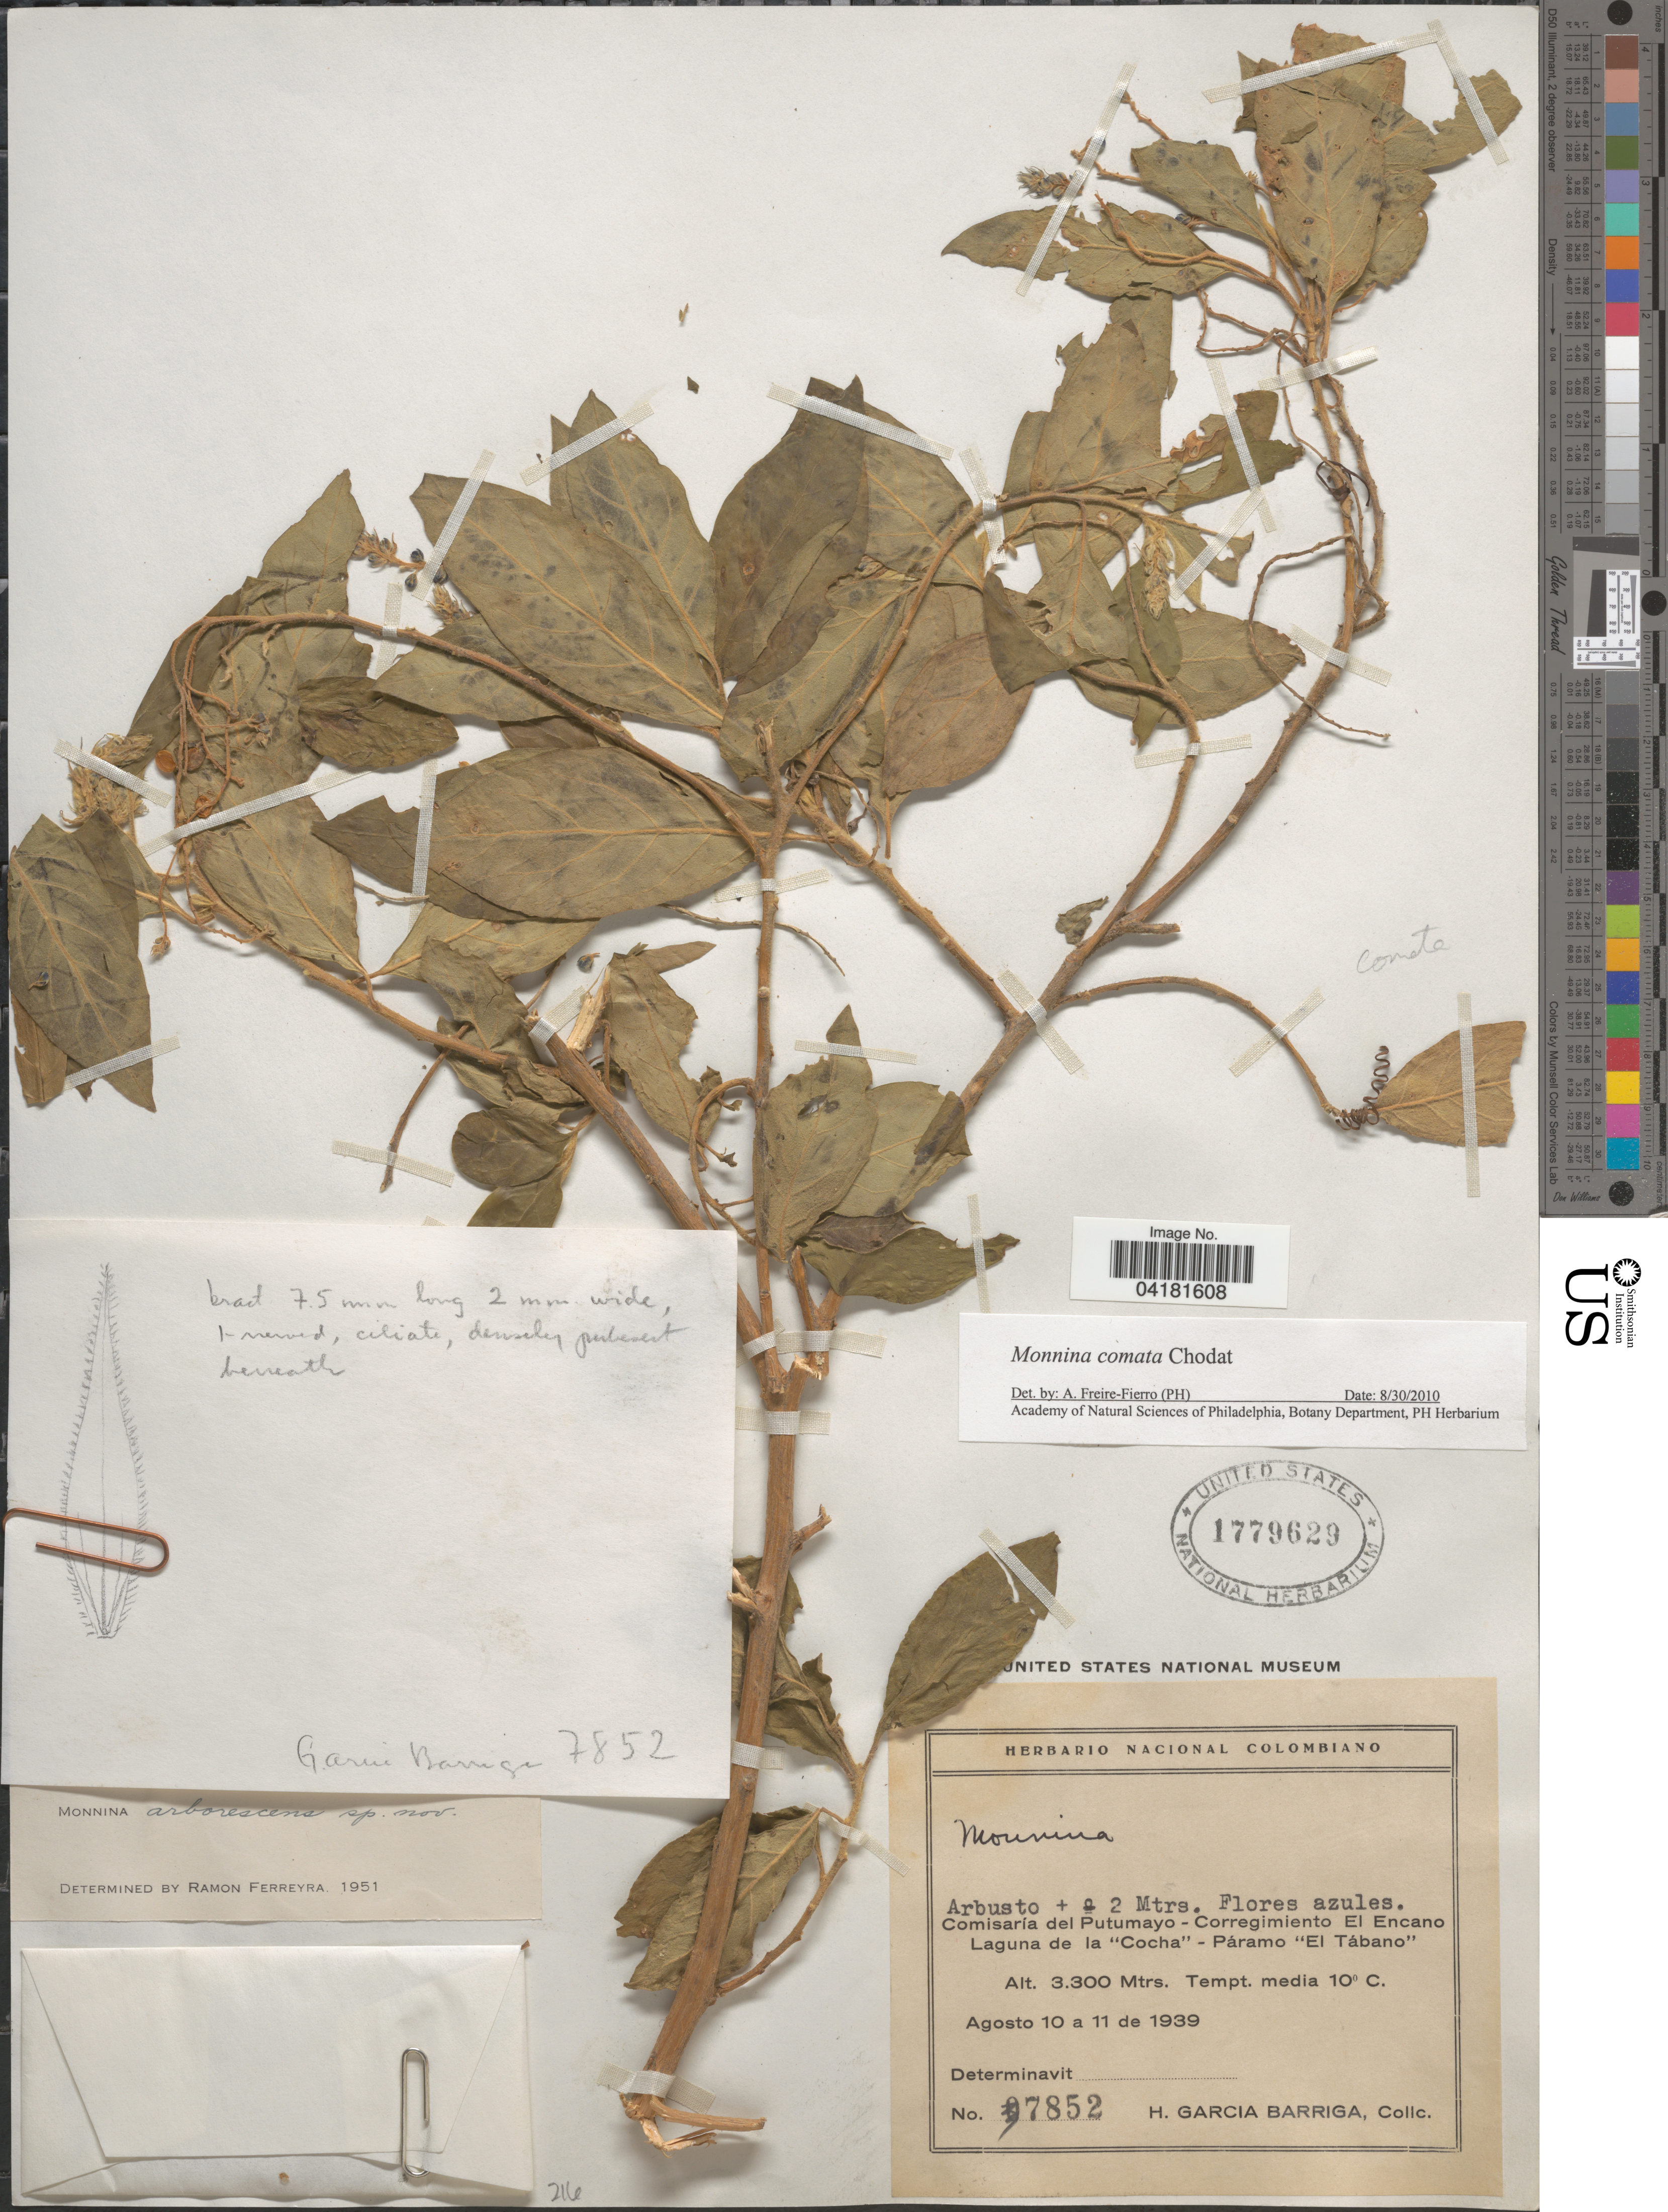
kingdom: Plantae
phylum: Tracheophyta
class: Magnoliopsida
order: Fabales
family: Polygalaceae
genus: Monnina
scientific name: Monnina comata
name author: Chodat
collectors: H. García Barriga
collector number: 7852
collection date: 1939-08-10/1939-08-11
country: Colombia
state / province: Putumayo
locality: Comisaría del Putumayo - Corregimiento El Encano Laguna de la "Cocha"- Páramo "El Tábano".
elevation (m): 3300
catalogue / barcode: US 1779629